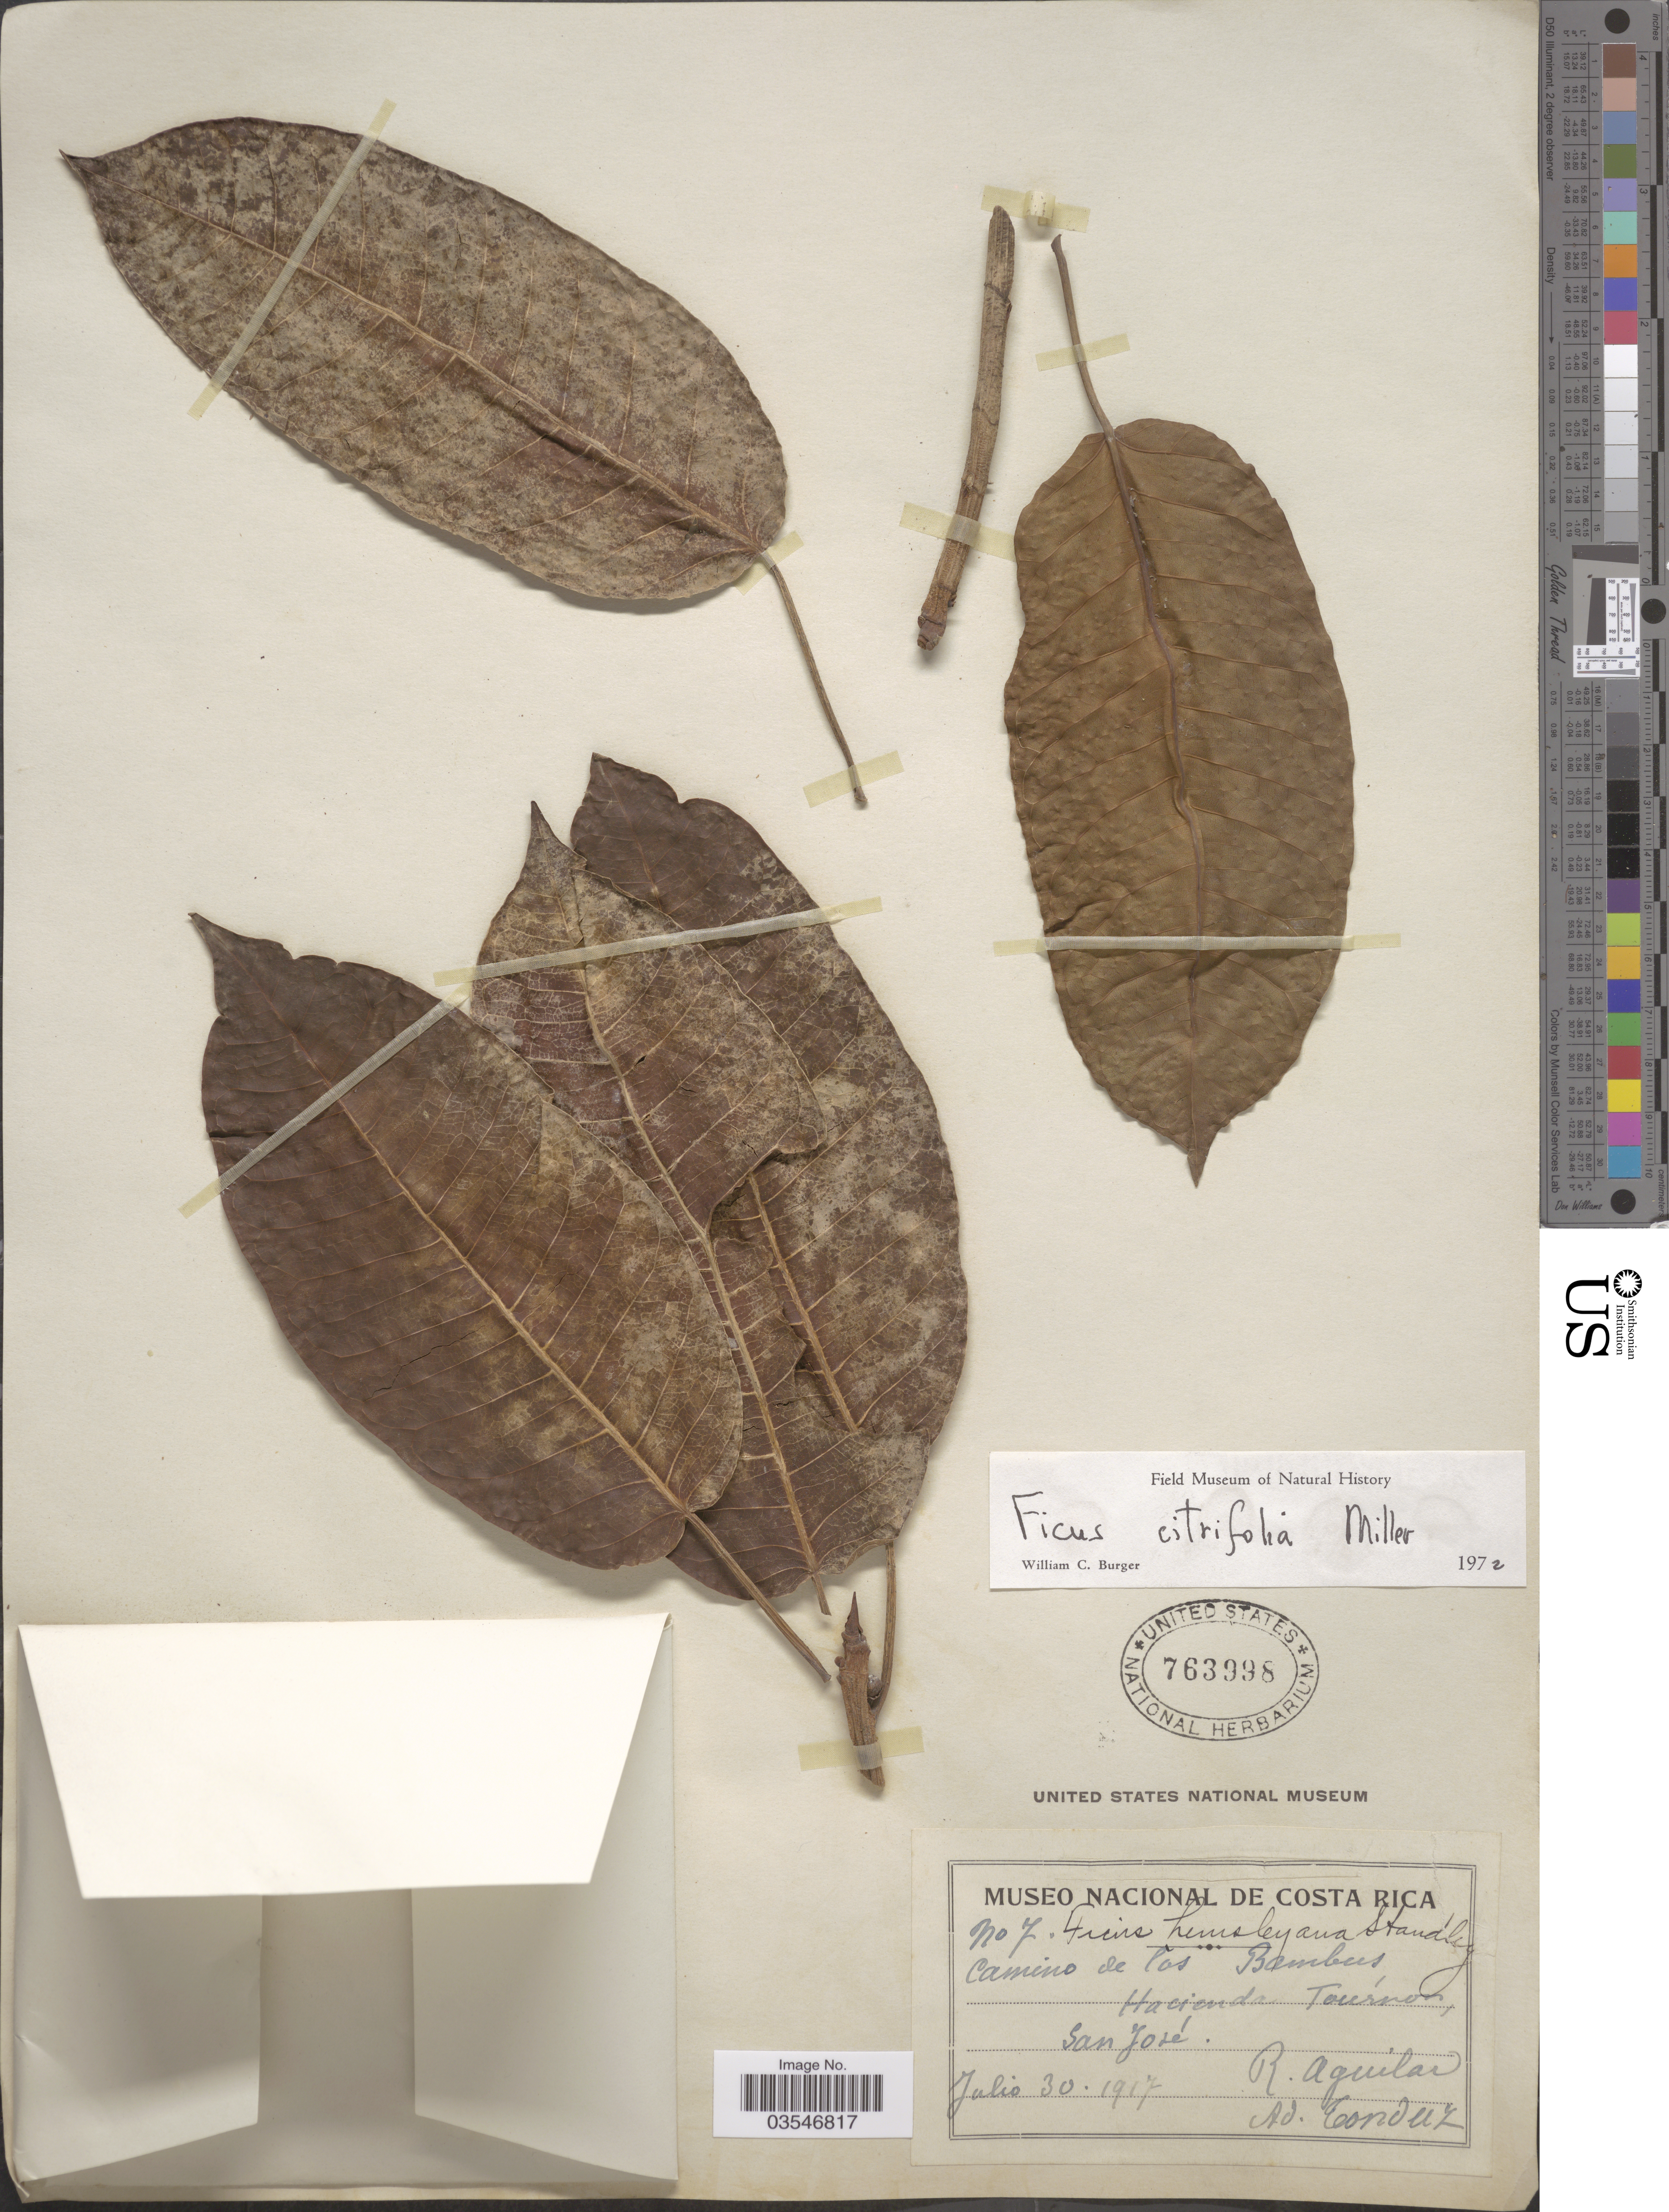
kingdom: Plantae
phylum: Tracheophyta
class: Magnoliopsida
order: Rosales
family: Moraceae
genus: Ficus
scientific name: Ficus hemsleyana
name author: King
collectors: R. Aguilar & A. Tonduz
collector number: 7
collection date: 1917-07-30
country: Costa Rica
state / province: San José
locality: Camino de las Bambas, Hacienda Tournon.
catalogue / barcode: US 763998